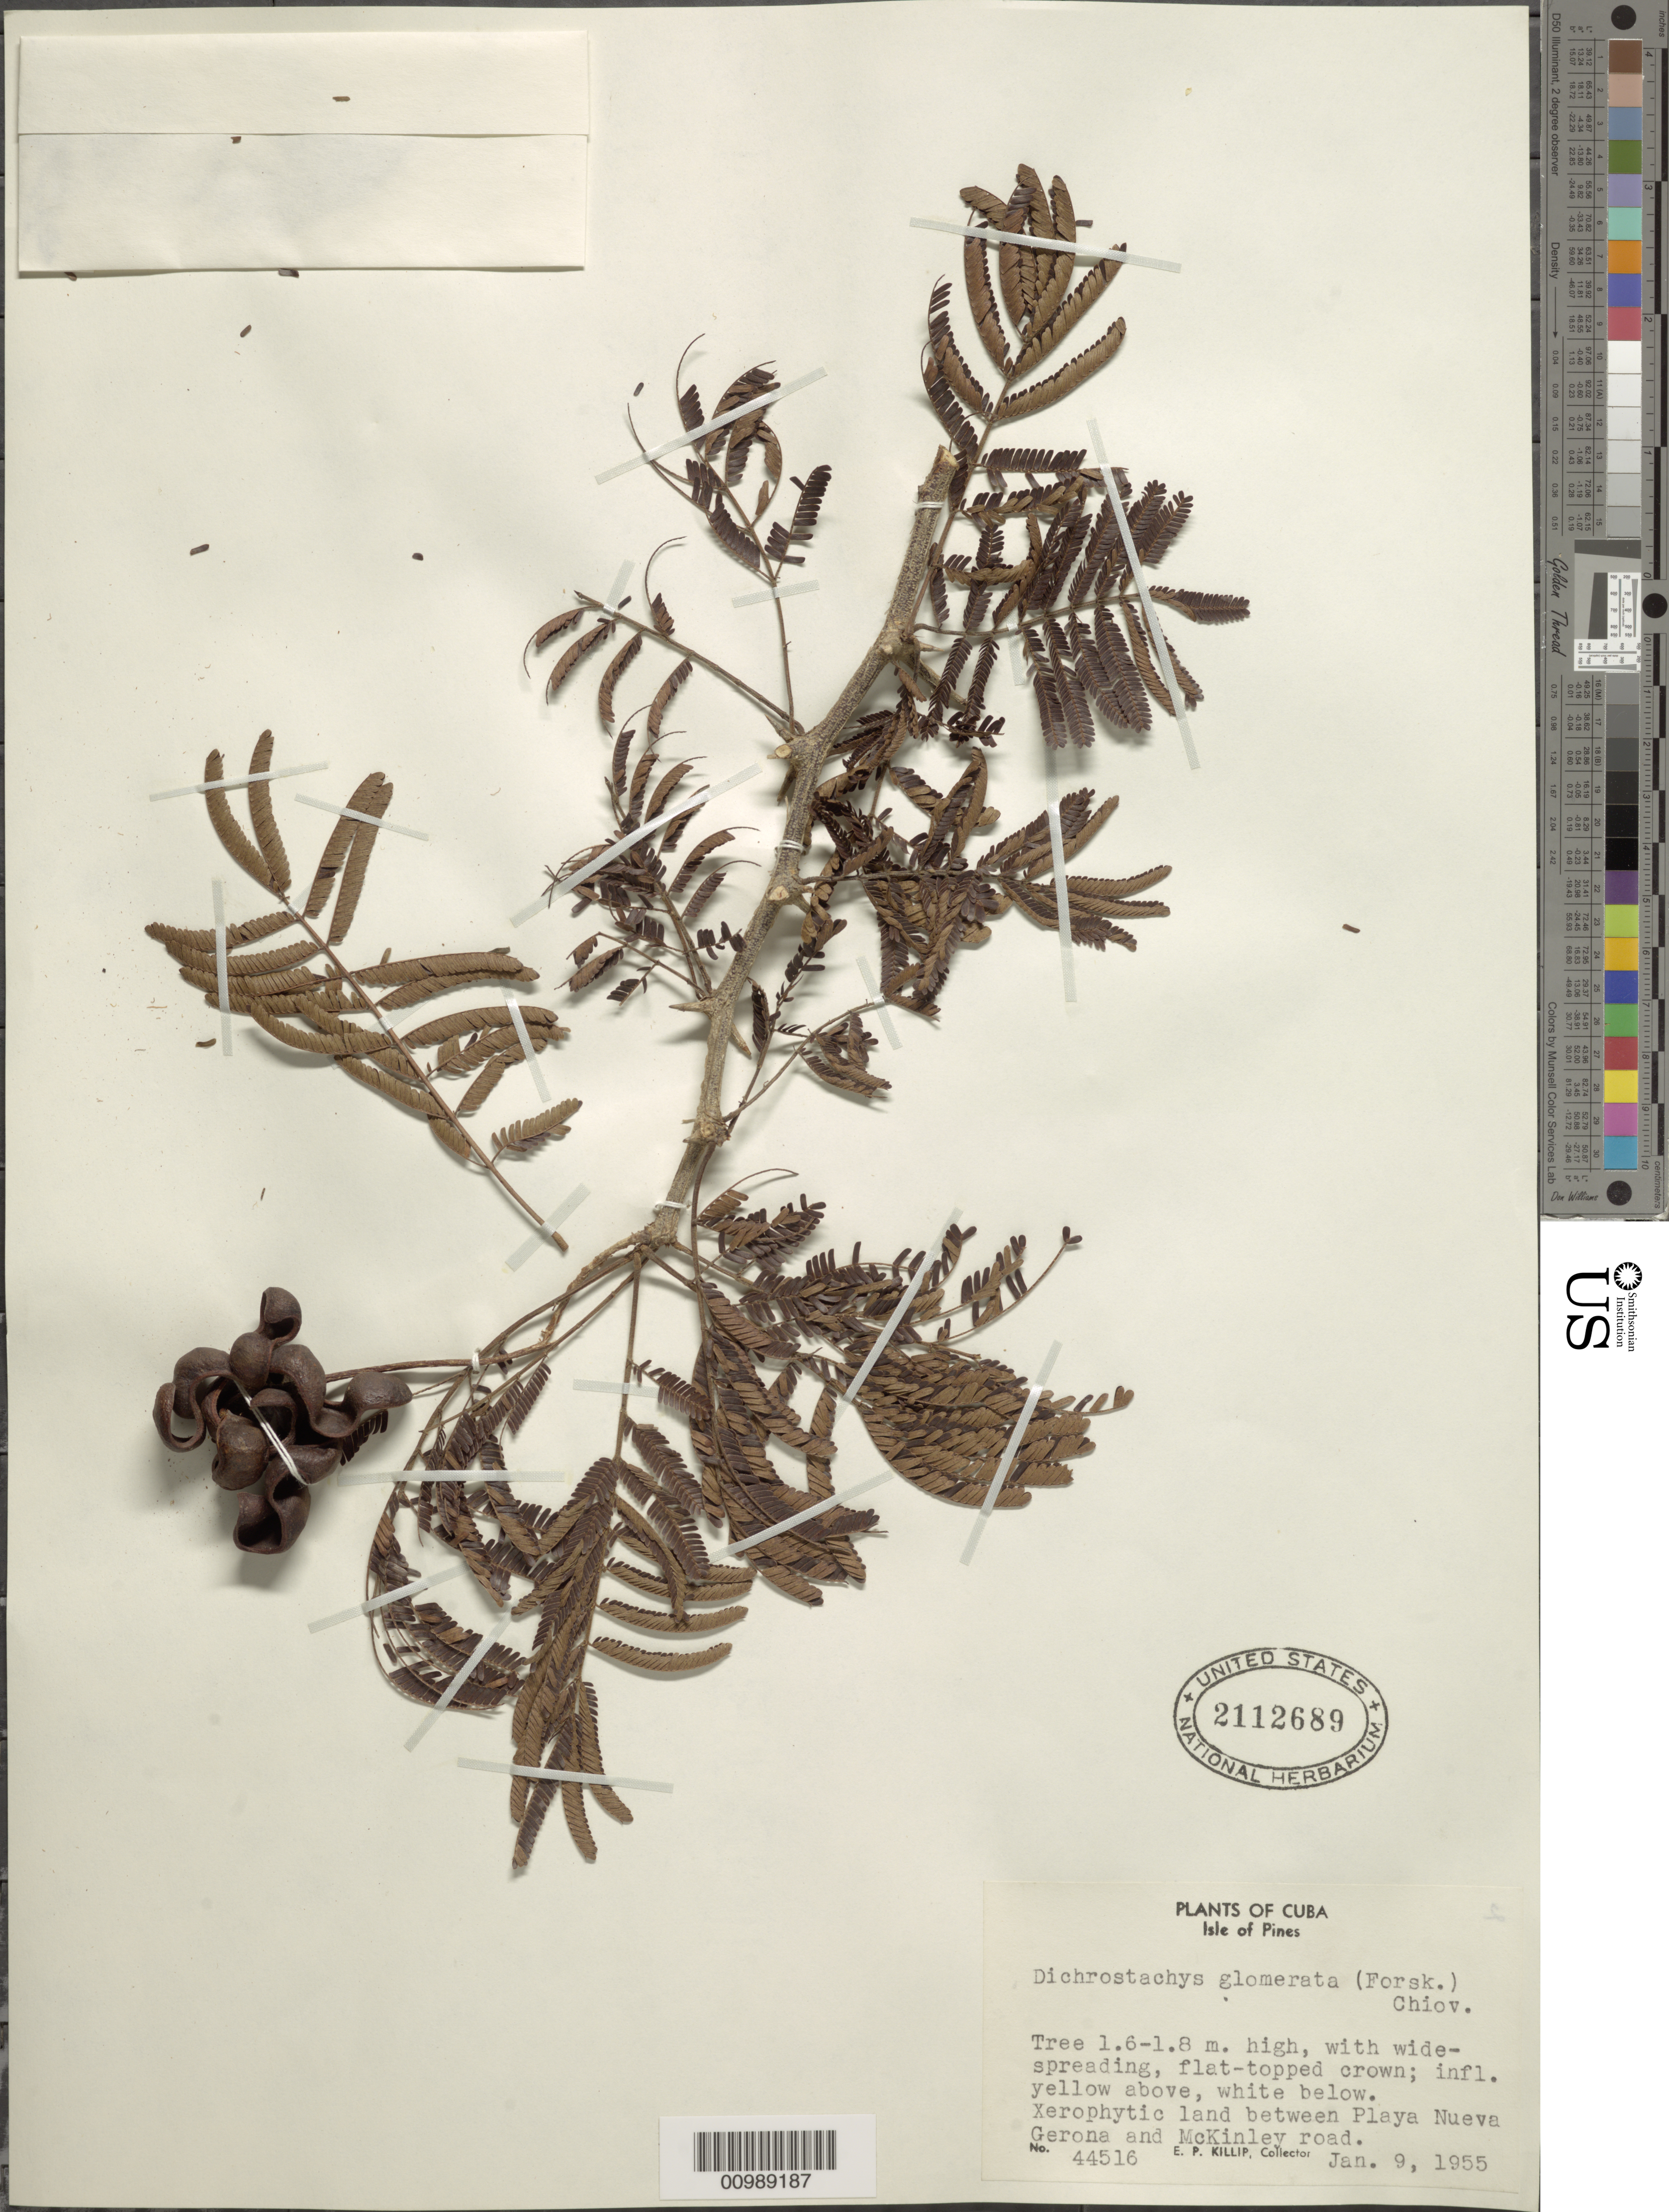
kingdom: Plantae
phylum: Tracheophyta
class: Magnoliopsida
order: Fabales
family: Fabaceae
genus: Dichrostachys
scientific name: Dichrostachys glomerata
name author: (Forssk.) Chiov.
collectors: E. P. Killip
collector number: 44516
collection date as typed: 09 Jan 1955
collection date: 1955-01-09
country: Cuba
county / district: Dry forest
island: Isla de la Juventud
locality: Isle of Pines, between Playa Nueva Gerona and McKinley road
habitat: Xerophytic land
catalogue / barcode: US 2112689